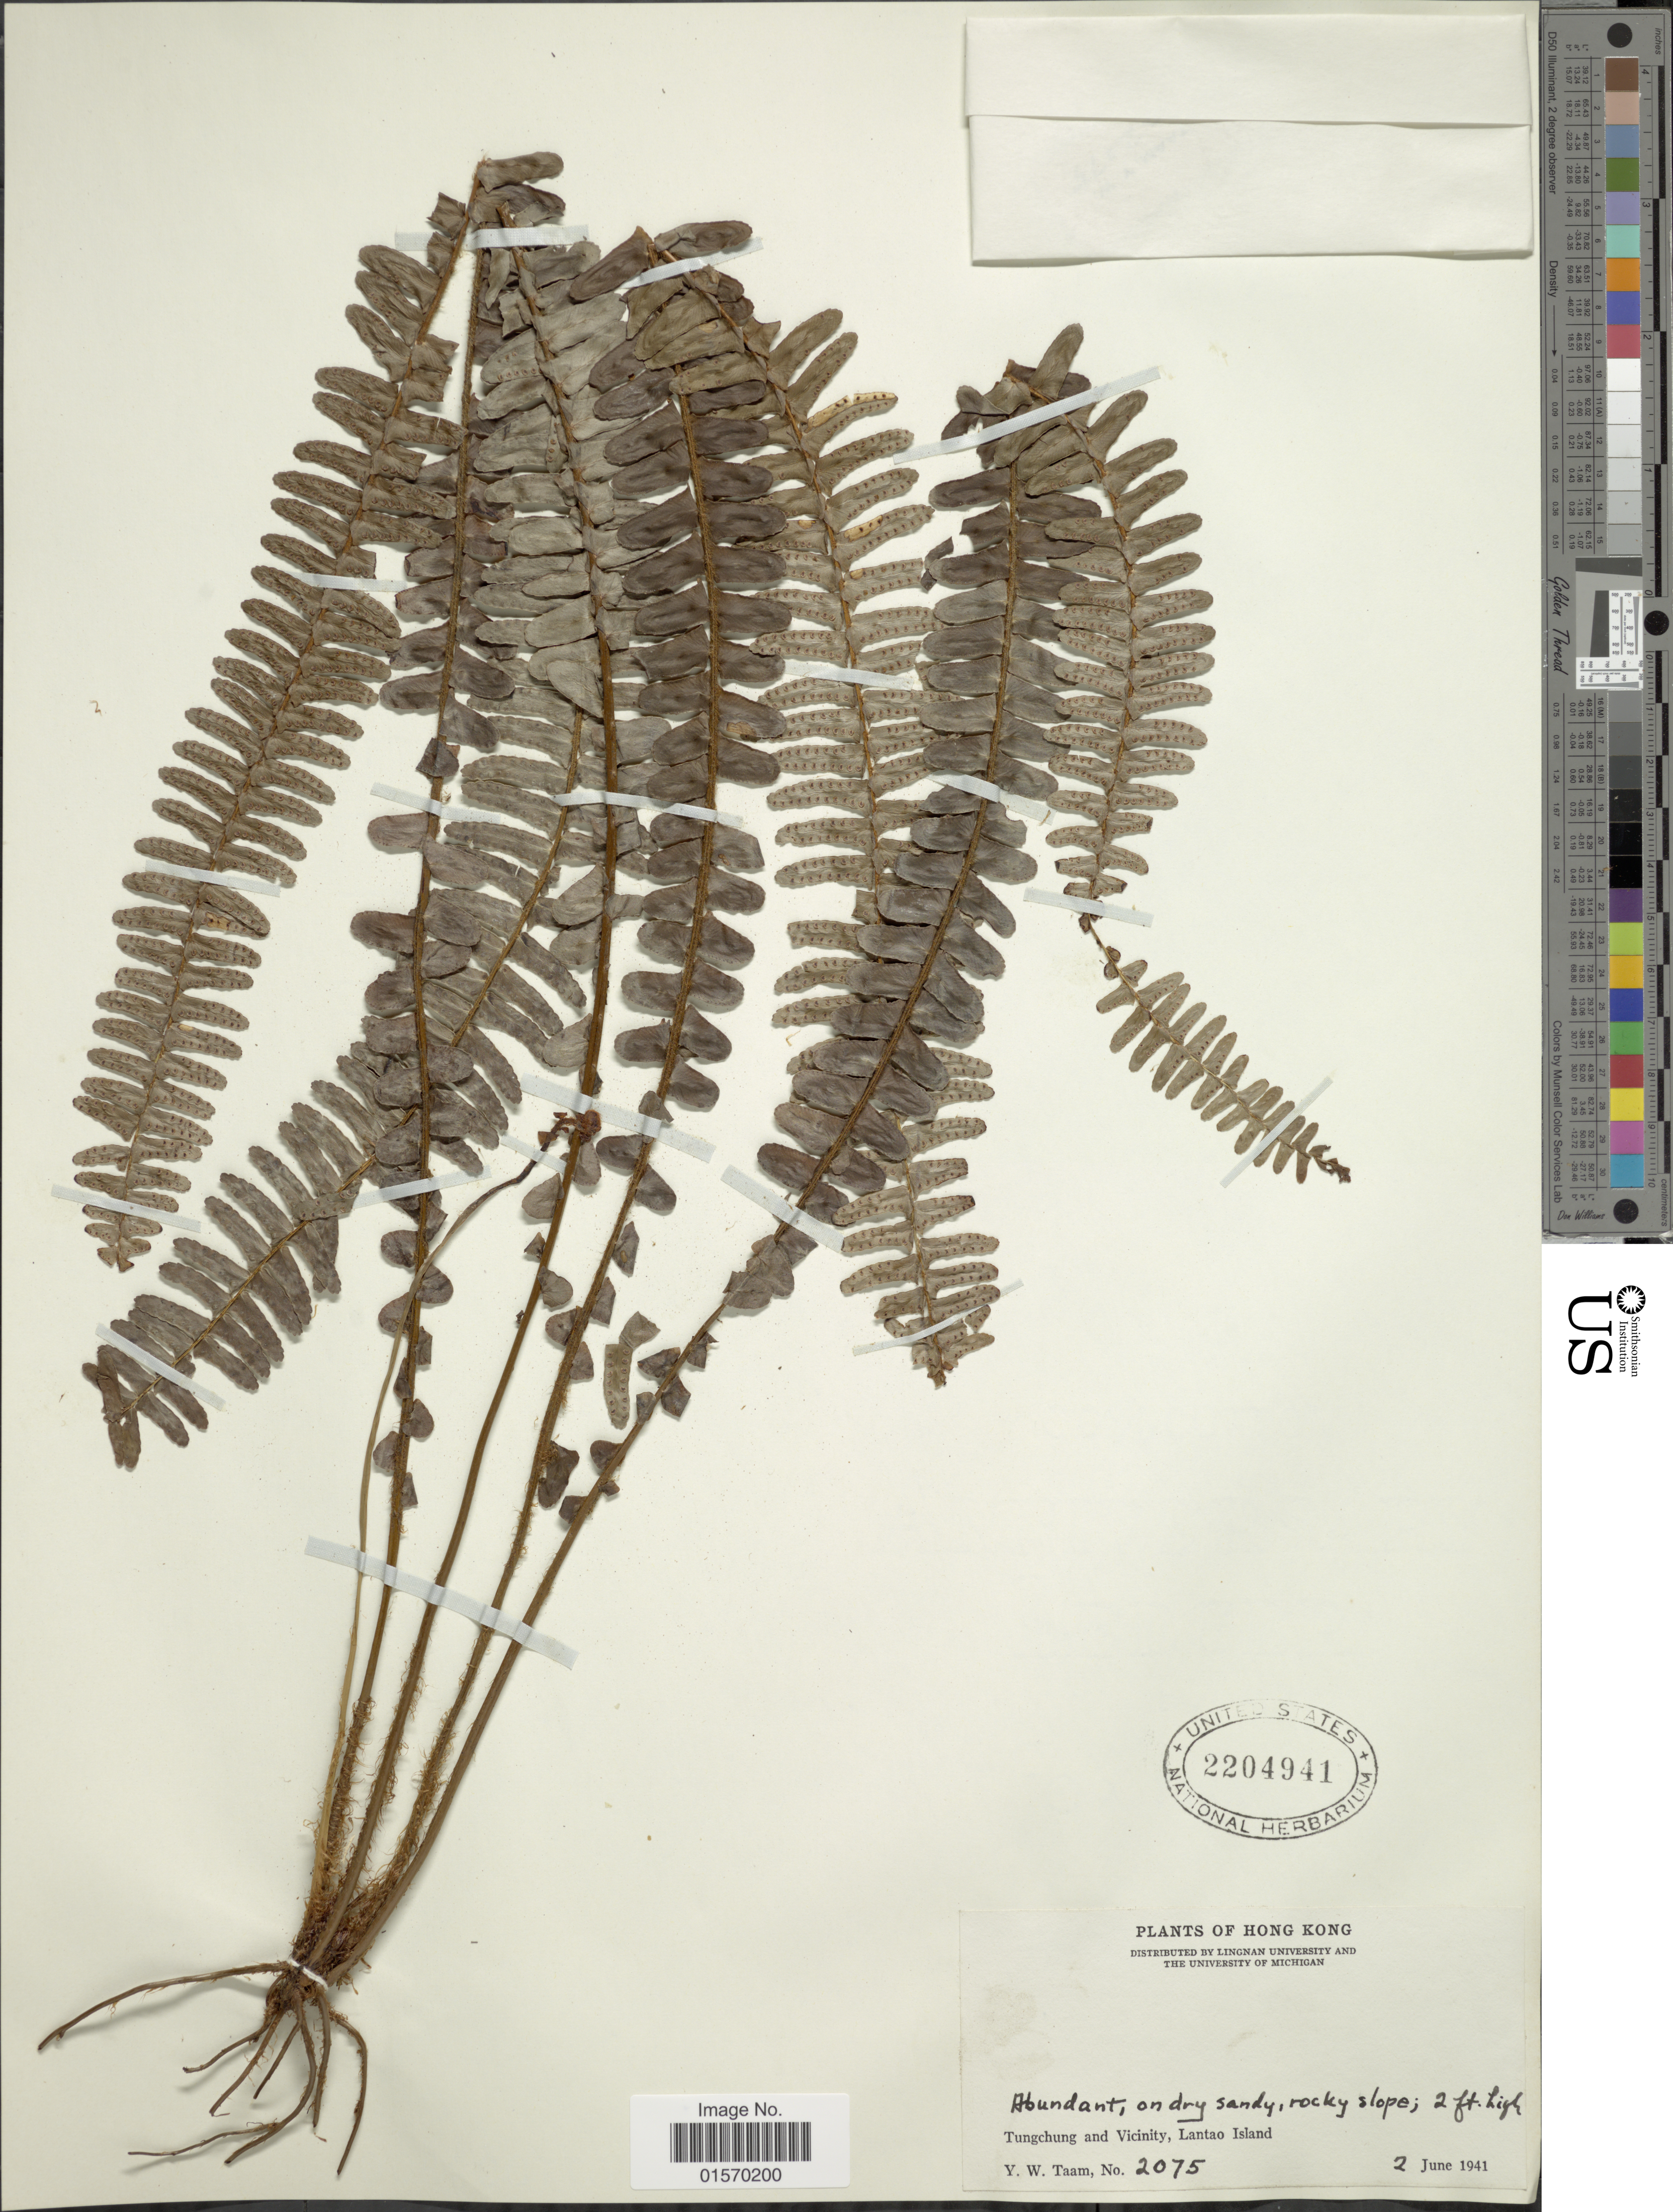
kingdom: Plantae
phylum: Tracheophyta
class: Polypodiopsida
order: Polypodiales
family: Nephrolepidaceae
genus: Nephrolepis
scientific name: Nephrolepis cordifolia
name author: (L.) C. Presl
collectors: Y. W. Taam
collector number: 2075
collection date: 1941-06-02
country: China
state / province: Hong Kong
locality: Tungchung and Vicinity, Lantao Island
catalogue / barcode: US 2204941